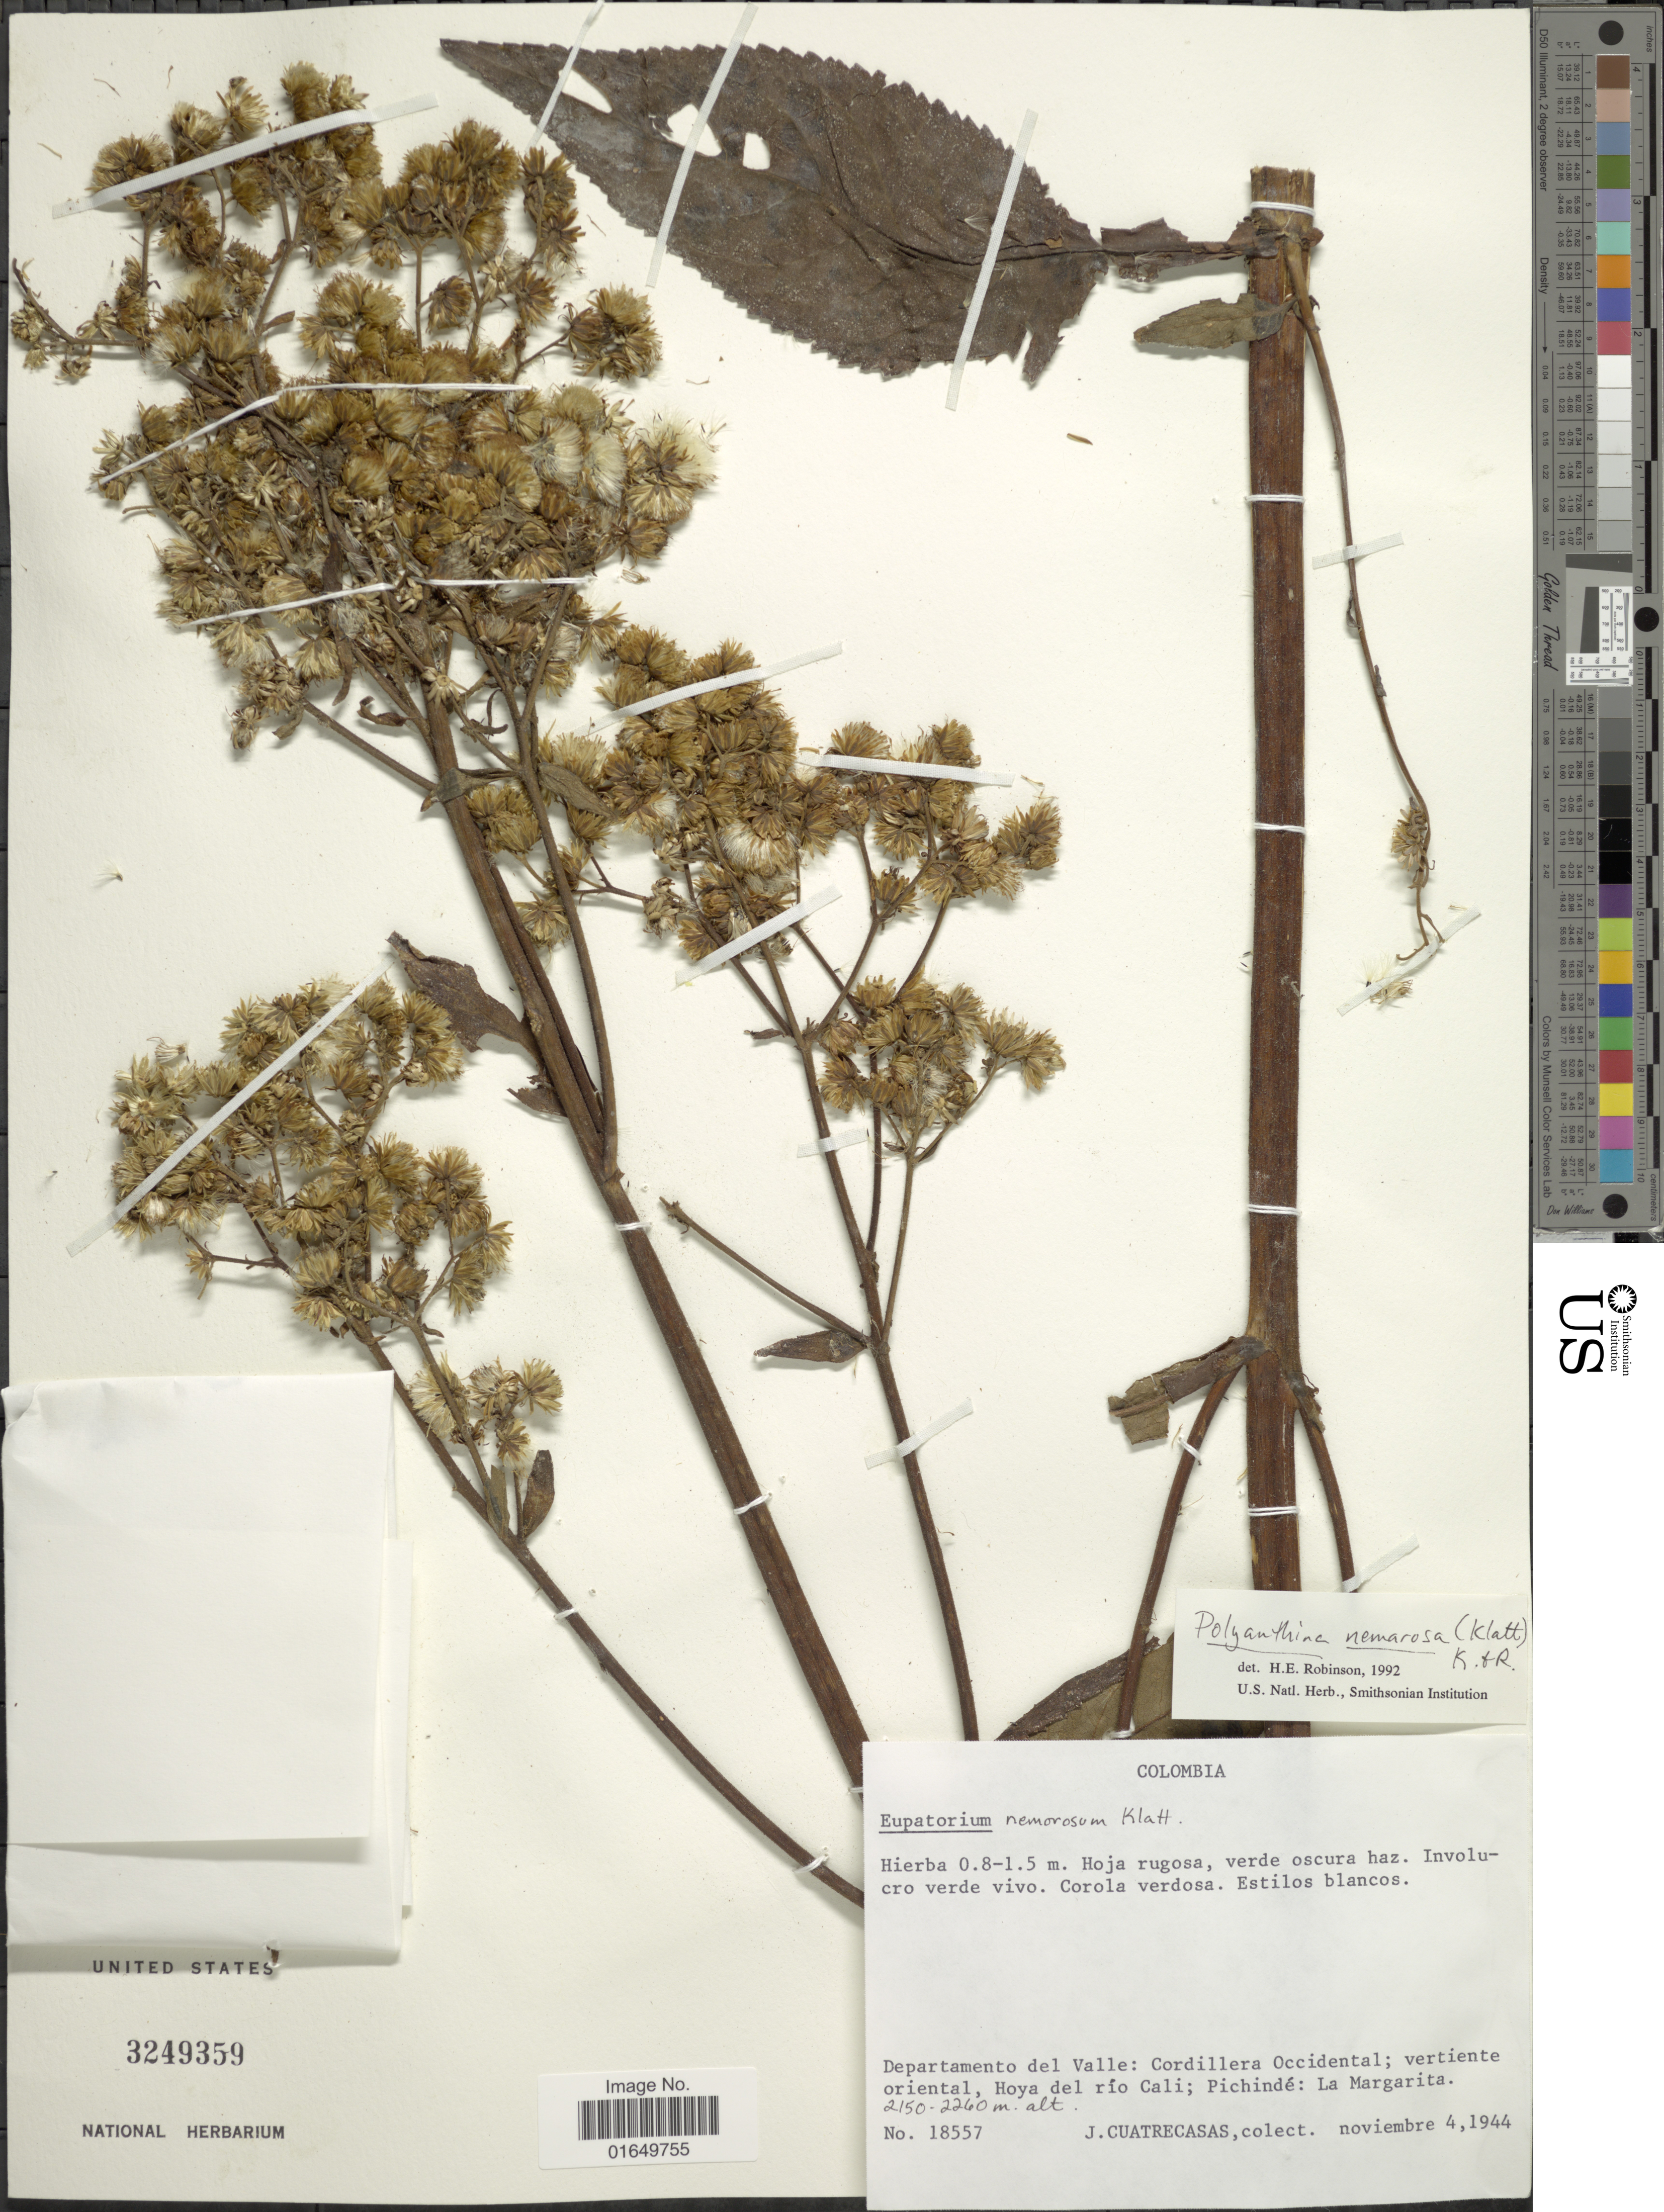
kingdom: Plantae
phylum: Tracheophyta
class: Magnoliopsida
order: Asterales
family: Asteraceae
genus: Polyanthina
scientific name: Polyanthina nemorosa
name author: (Klatt) R.M. King & H. Rob.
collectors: J. Cuatrecasas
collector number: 18557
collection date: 1944-11-04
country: Colombia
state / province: Valle del Cauca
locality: Departamento del valle: Cordillera Occidental; vertiente oriental, Hoya del rio Gali; Pichindé: La Margarita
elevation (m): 2150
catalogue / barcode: US 3249359